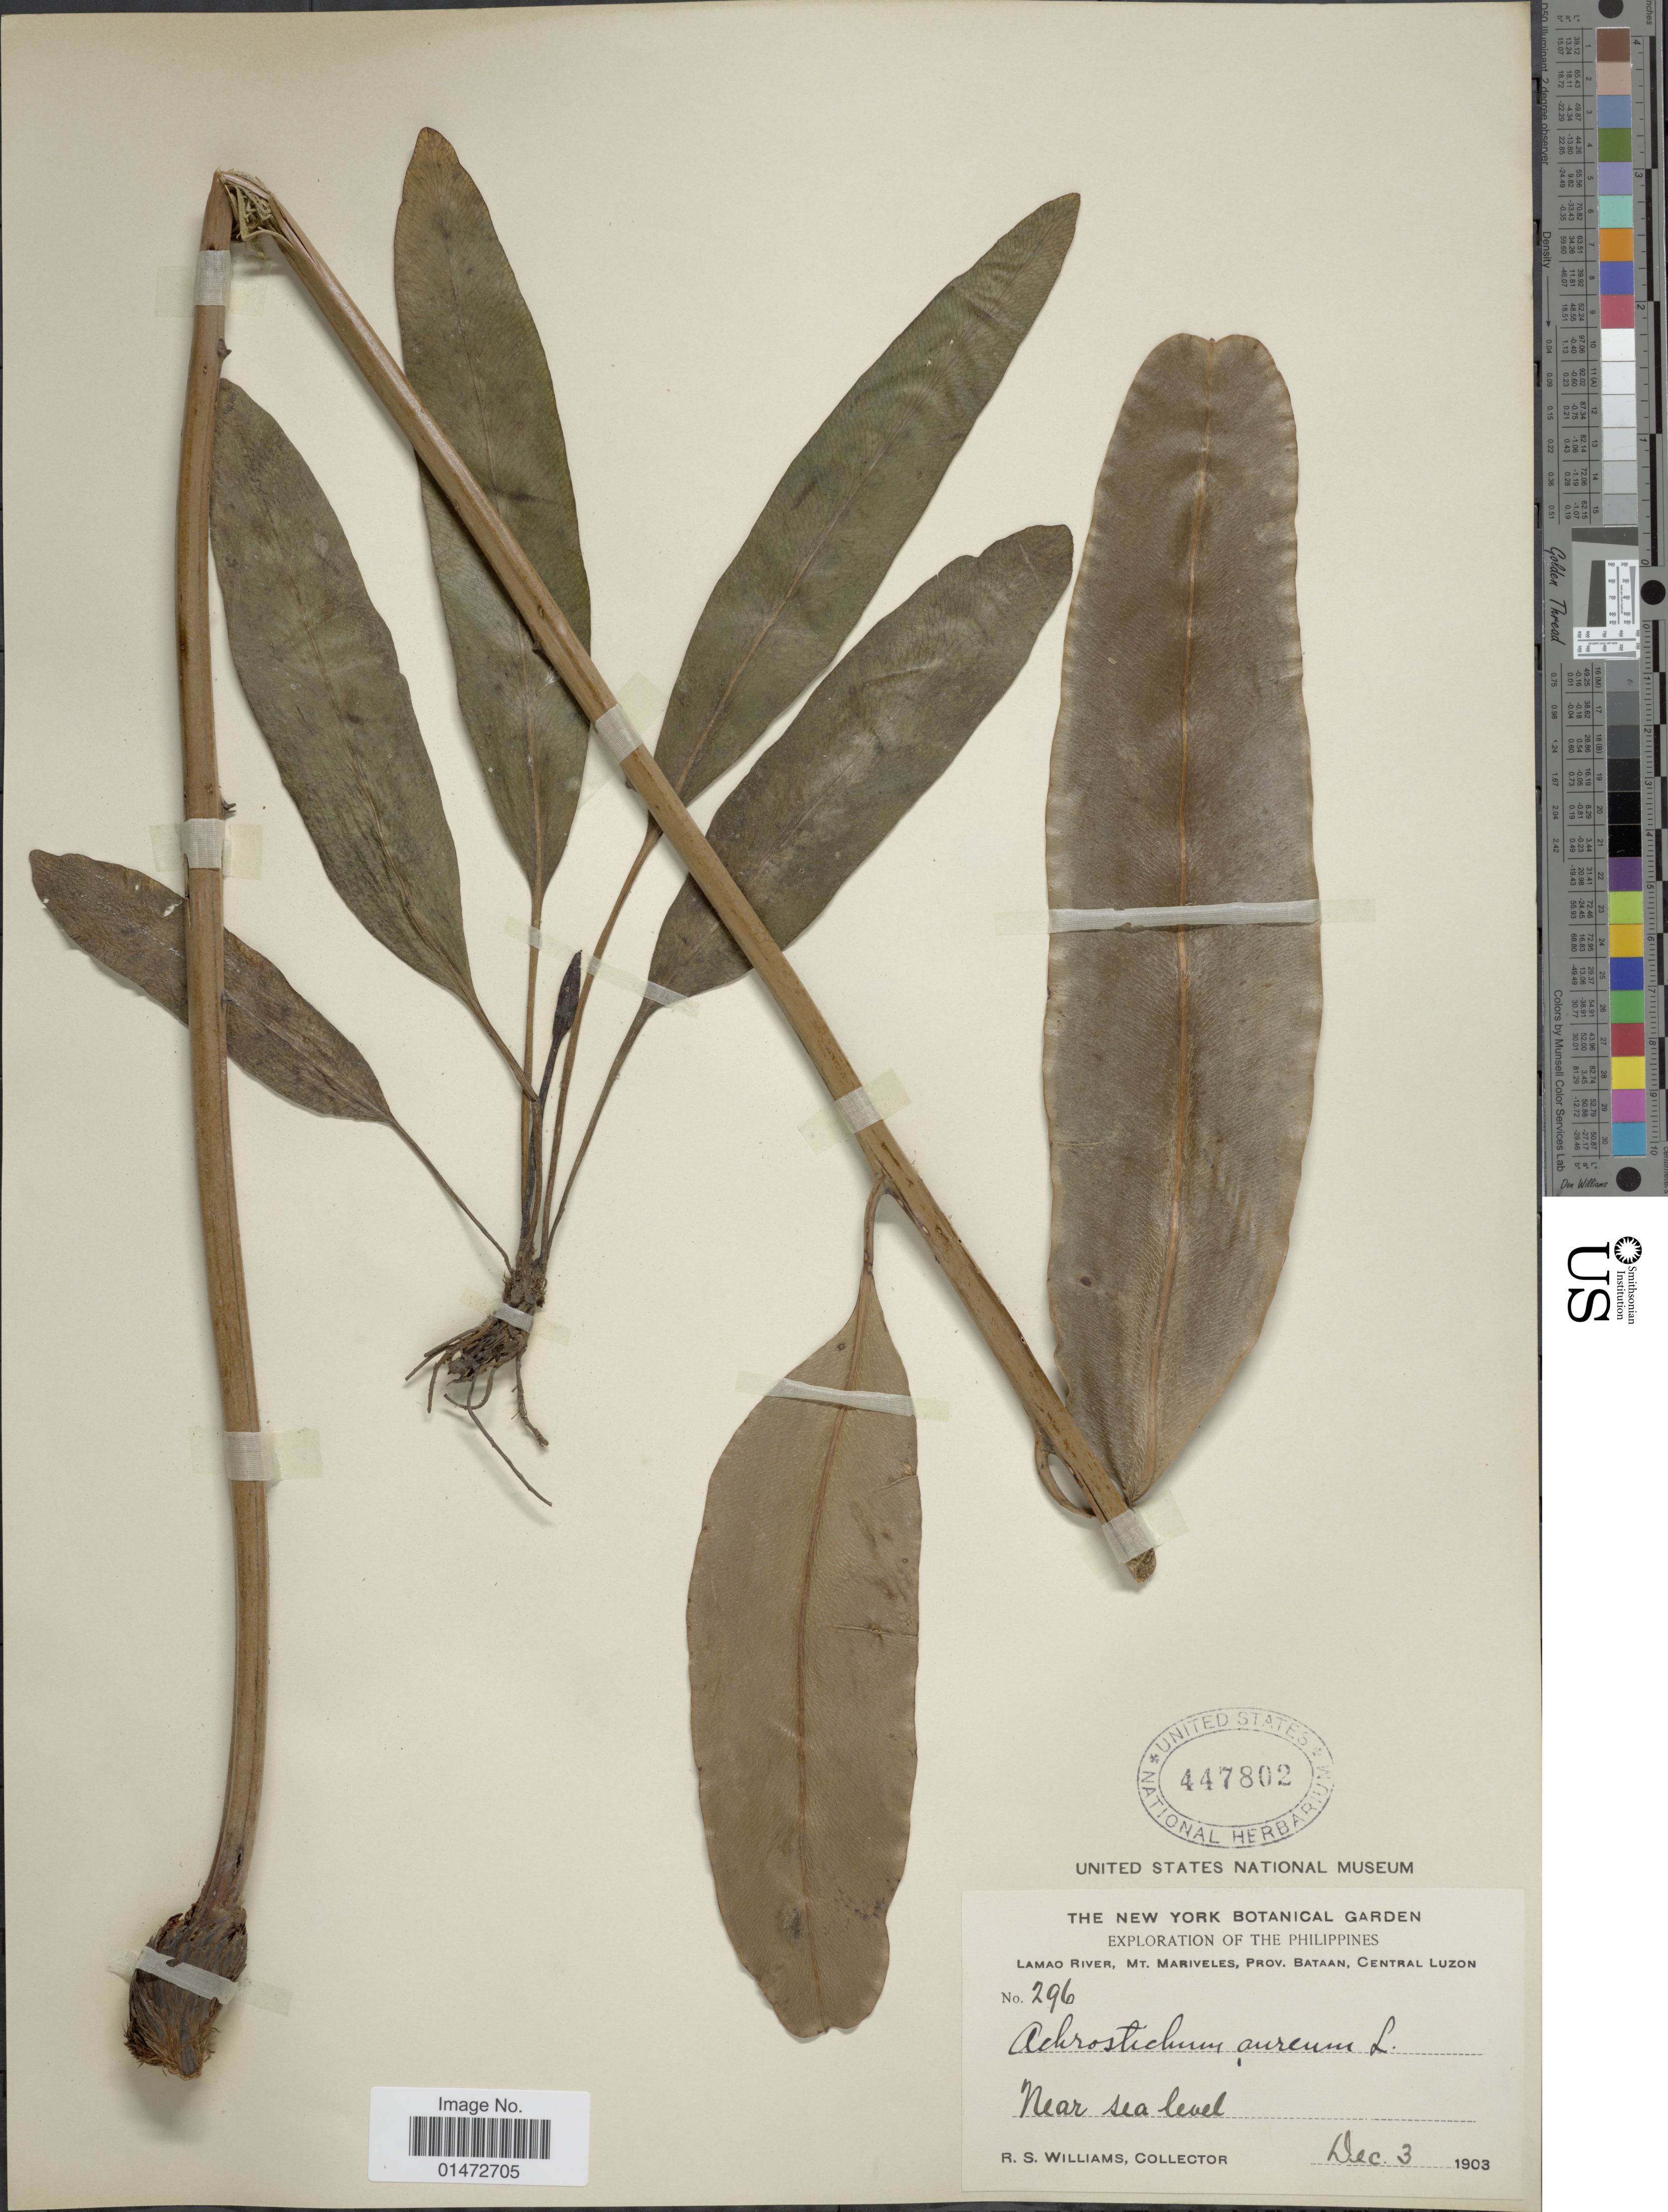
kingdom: Plantae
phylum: Tracheophyta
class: Polypodiopsida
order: Polypodiales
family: Pteridaceae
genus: Acrostichum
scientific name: Acrostichum aureum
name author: L.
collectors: R. S. Williams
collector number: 296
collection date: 1903-12-03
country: Philippines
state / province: Central Luzon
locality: Lamao River, Mt. Mariveles, Prov. Bataan.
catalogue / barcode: US 447802